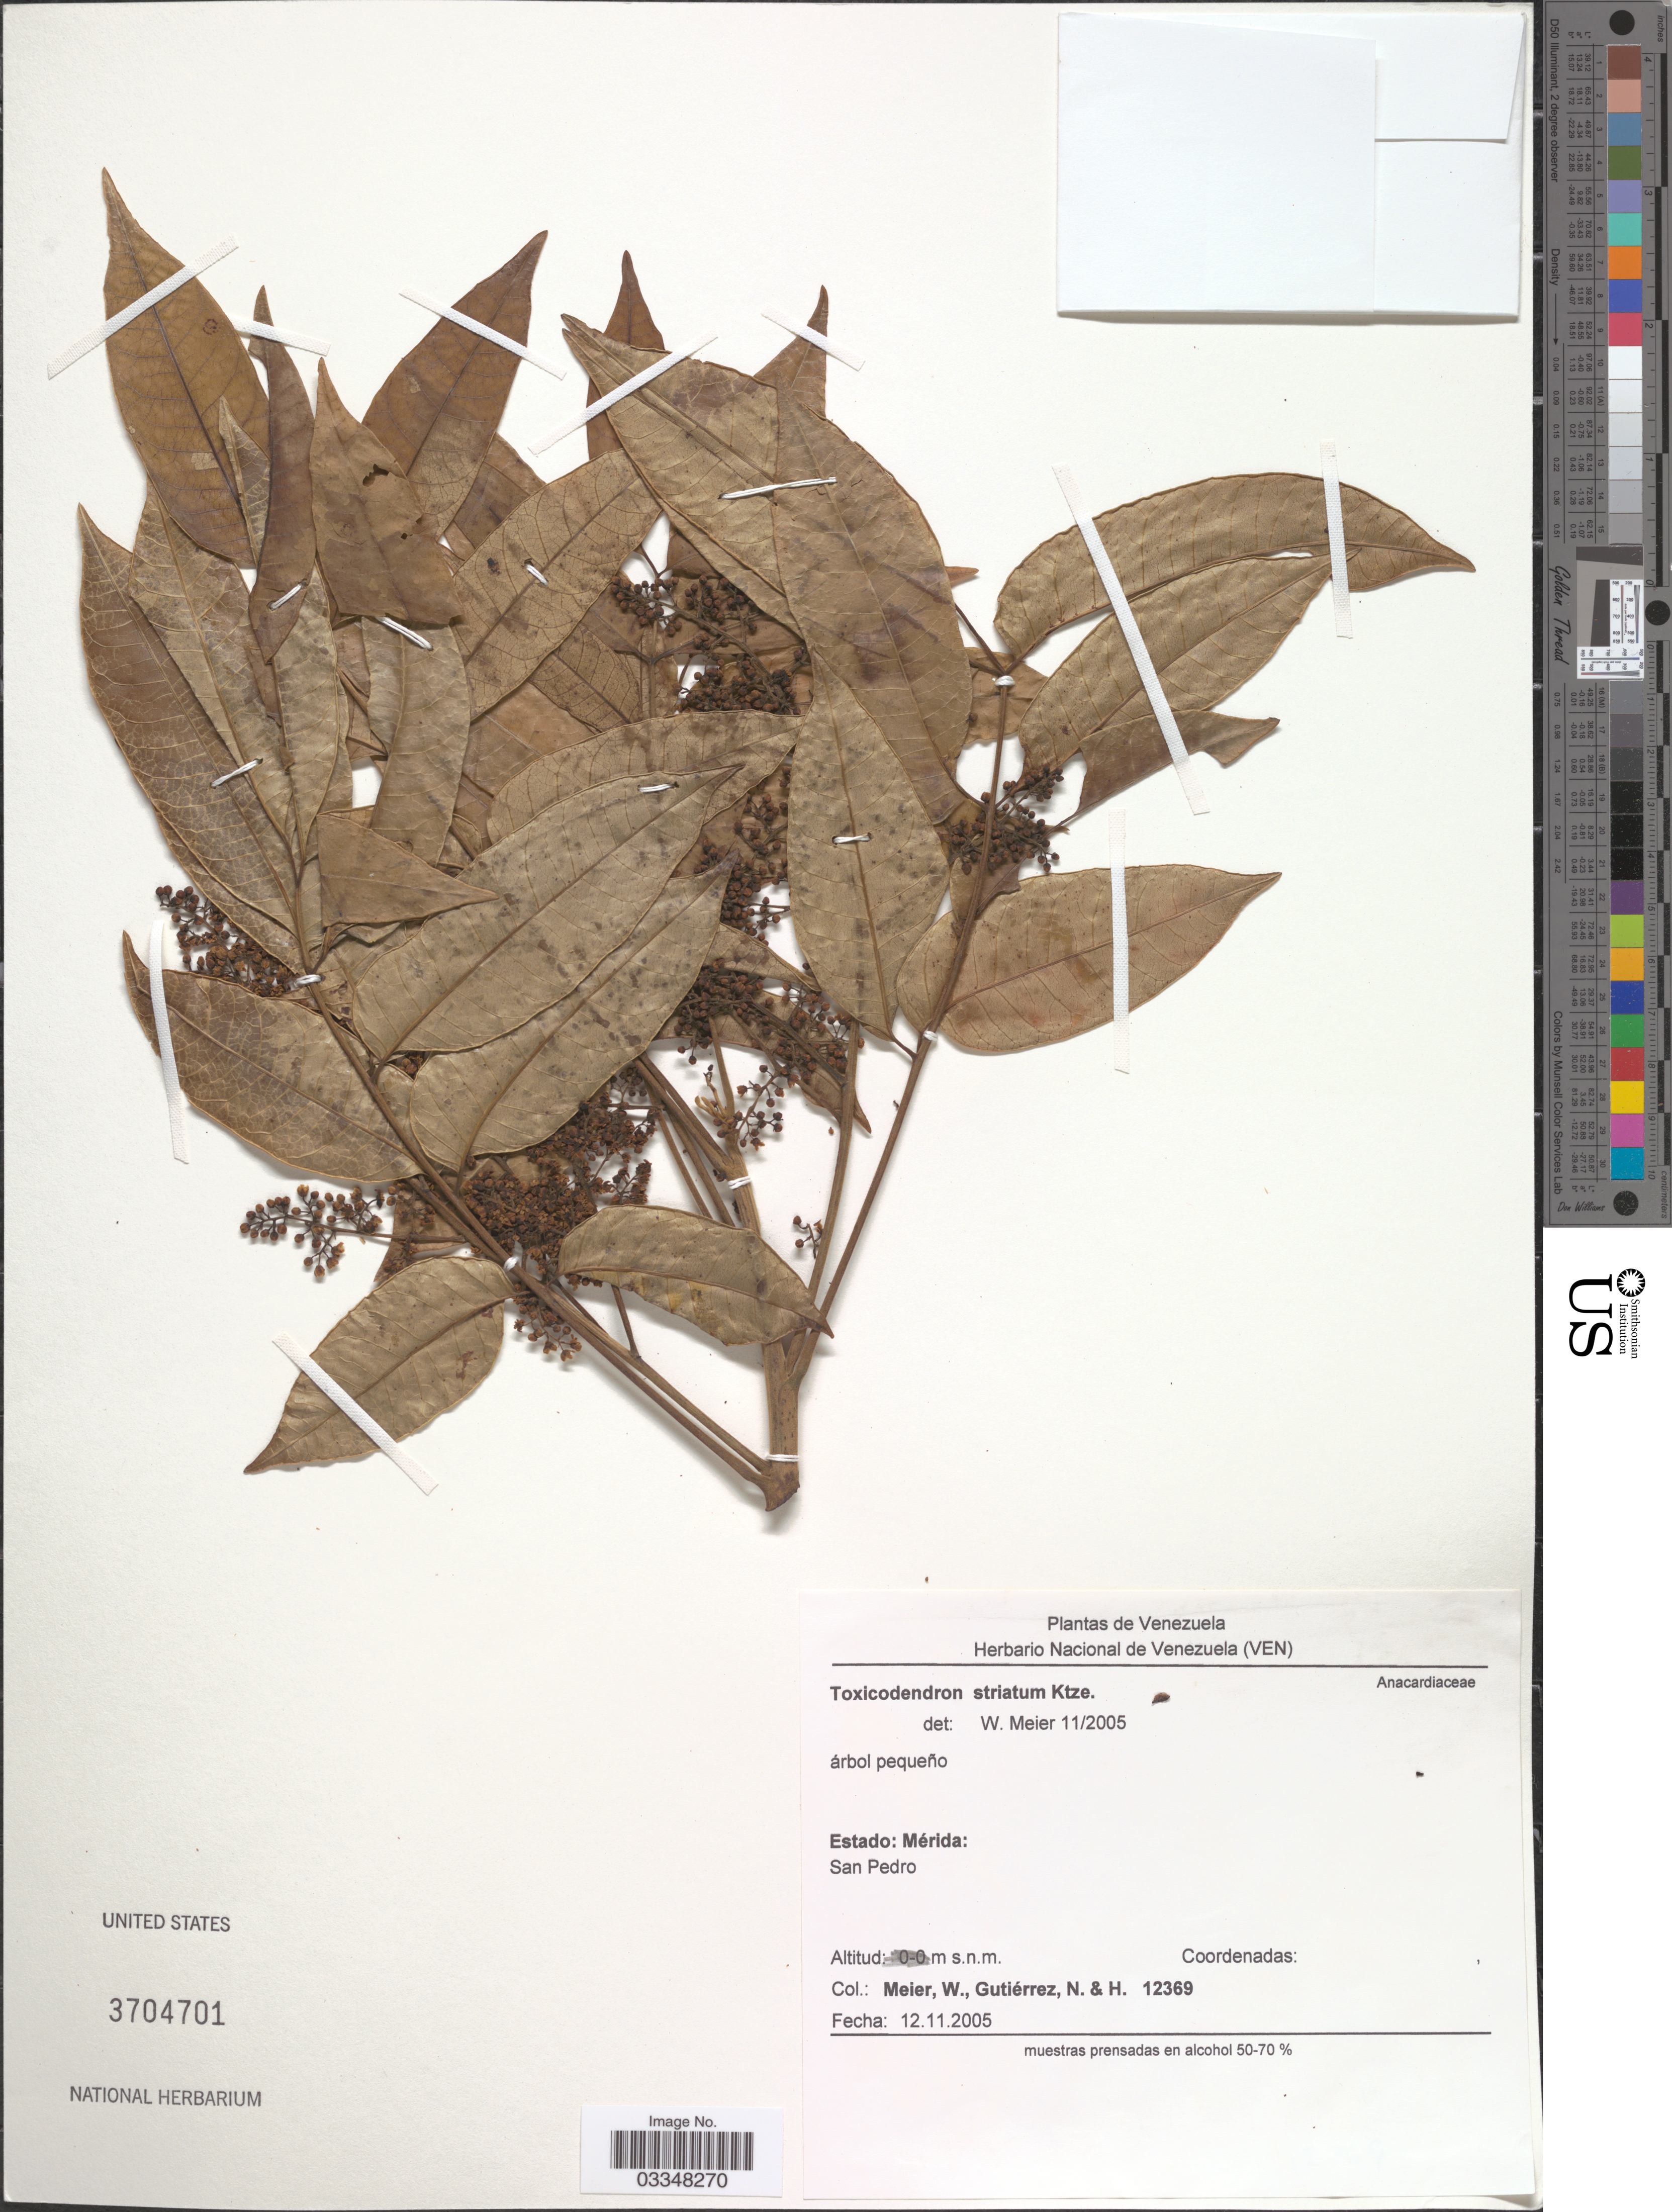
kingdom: Plantae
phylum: Tracheophyta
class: Magnoliopsida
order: Sapindales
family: Anacardiaceae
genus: Toxicodendron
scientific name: Toxicodendron striatum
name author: (Ruiz & Pav.) Kuntze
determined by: Mitchell, John D.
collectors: W. Meier, N. Gutierrez & H. Gutierrez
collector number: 12369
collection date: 2005-11-12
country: Venezuela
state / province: Mérida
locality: San Pedro.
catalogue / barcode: US 3704701